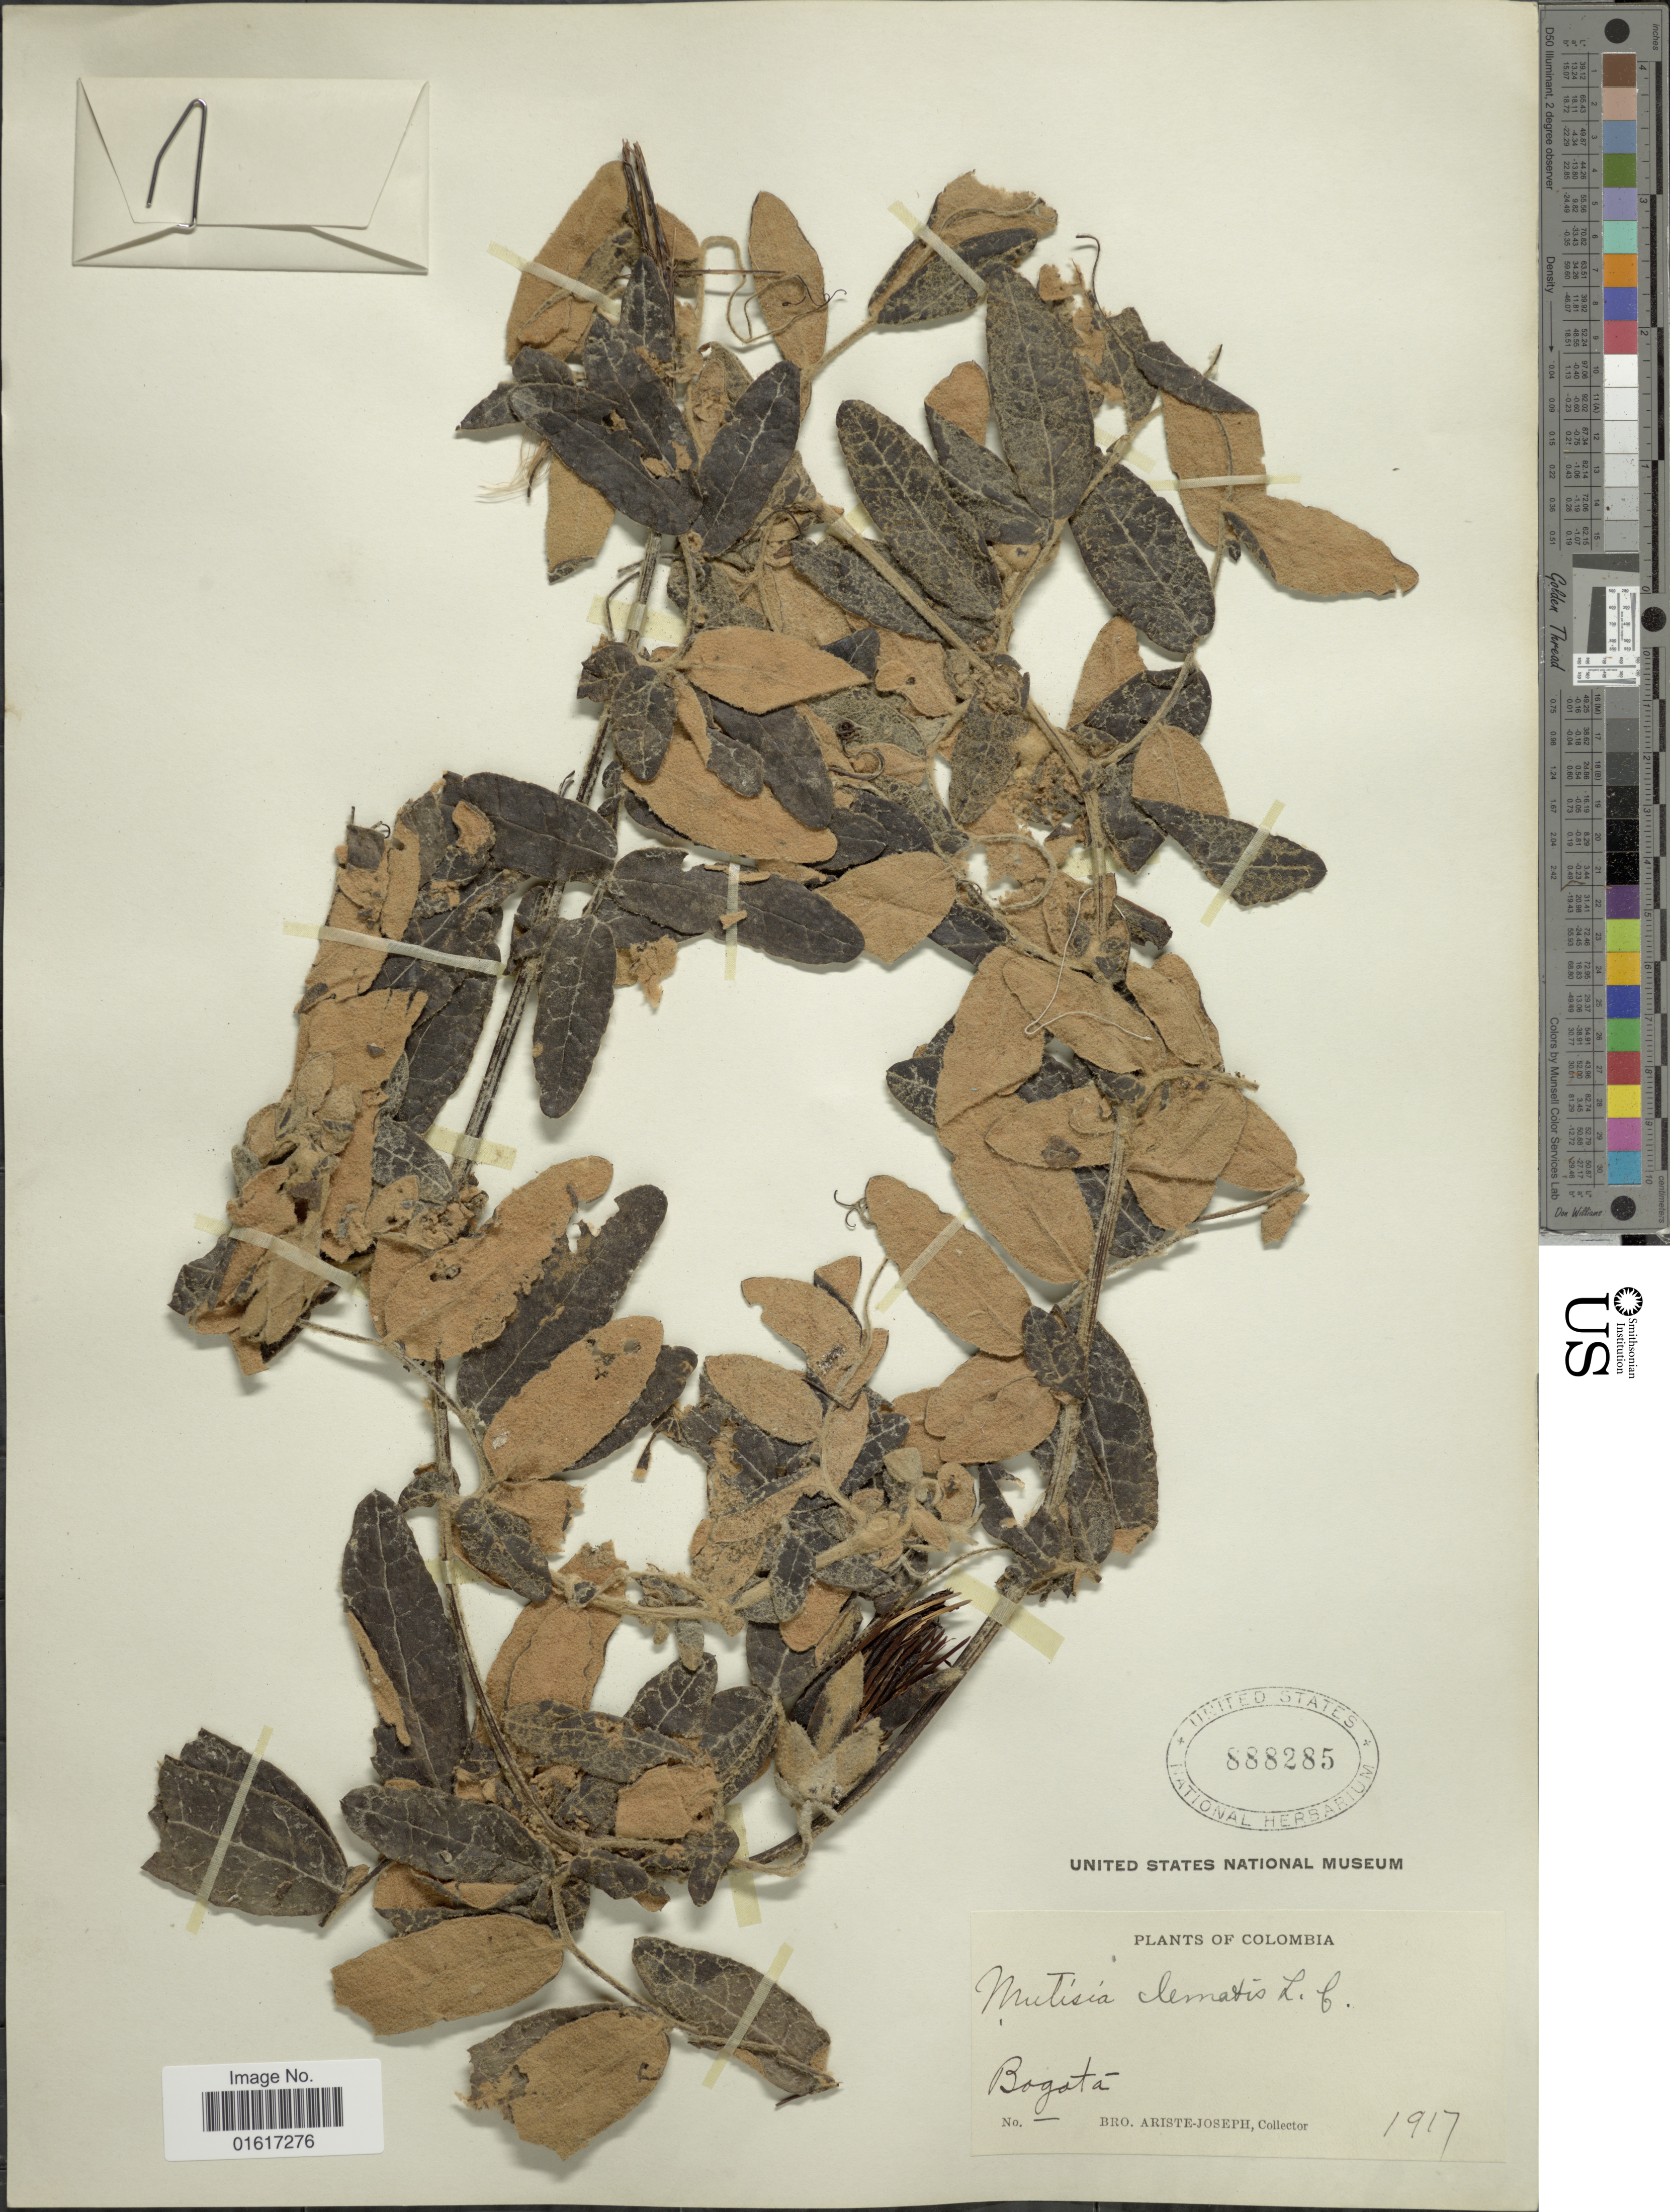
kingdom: Plantae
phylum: Tracheophyta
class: Magnoliopsida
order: Asterales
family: Asteraceae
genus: Mutisia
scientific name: Mutisia clematis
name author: L. f.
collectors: Bro. Ariste-Joseph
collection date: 1917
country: Colombia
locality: Bogotá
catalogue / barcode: US 888285